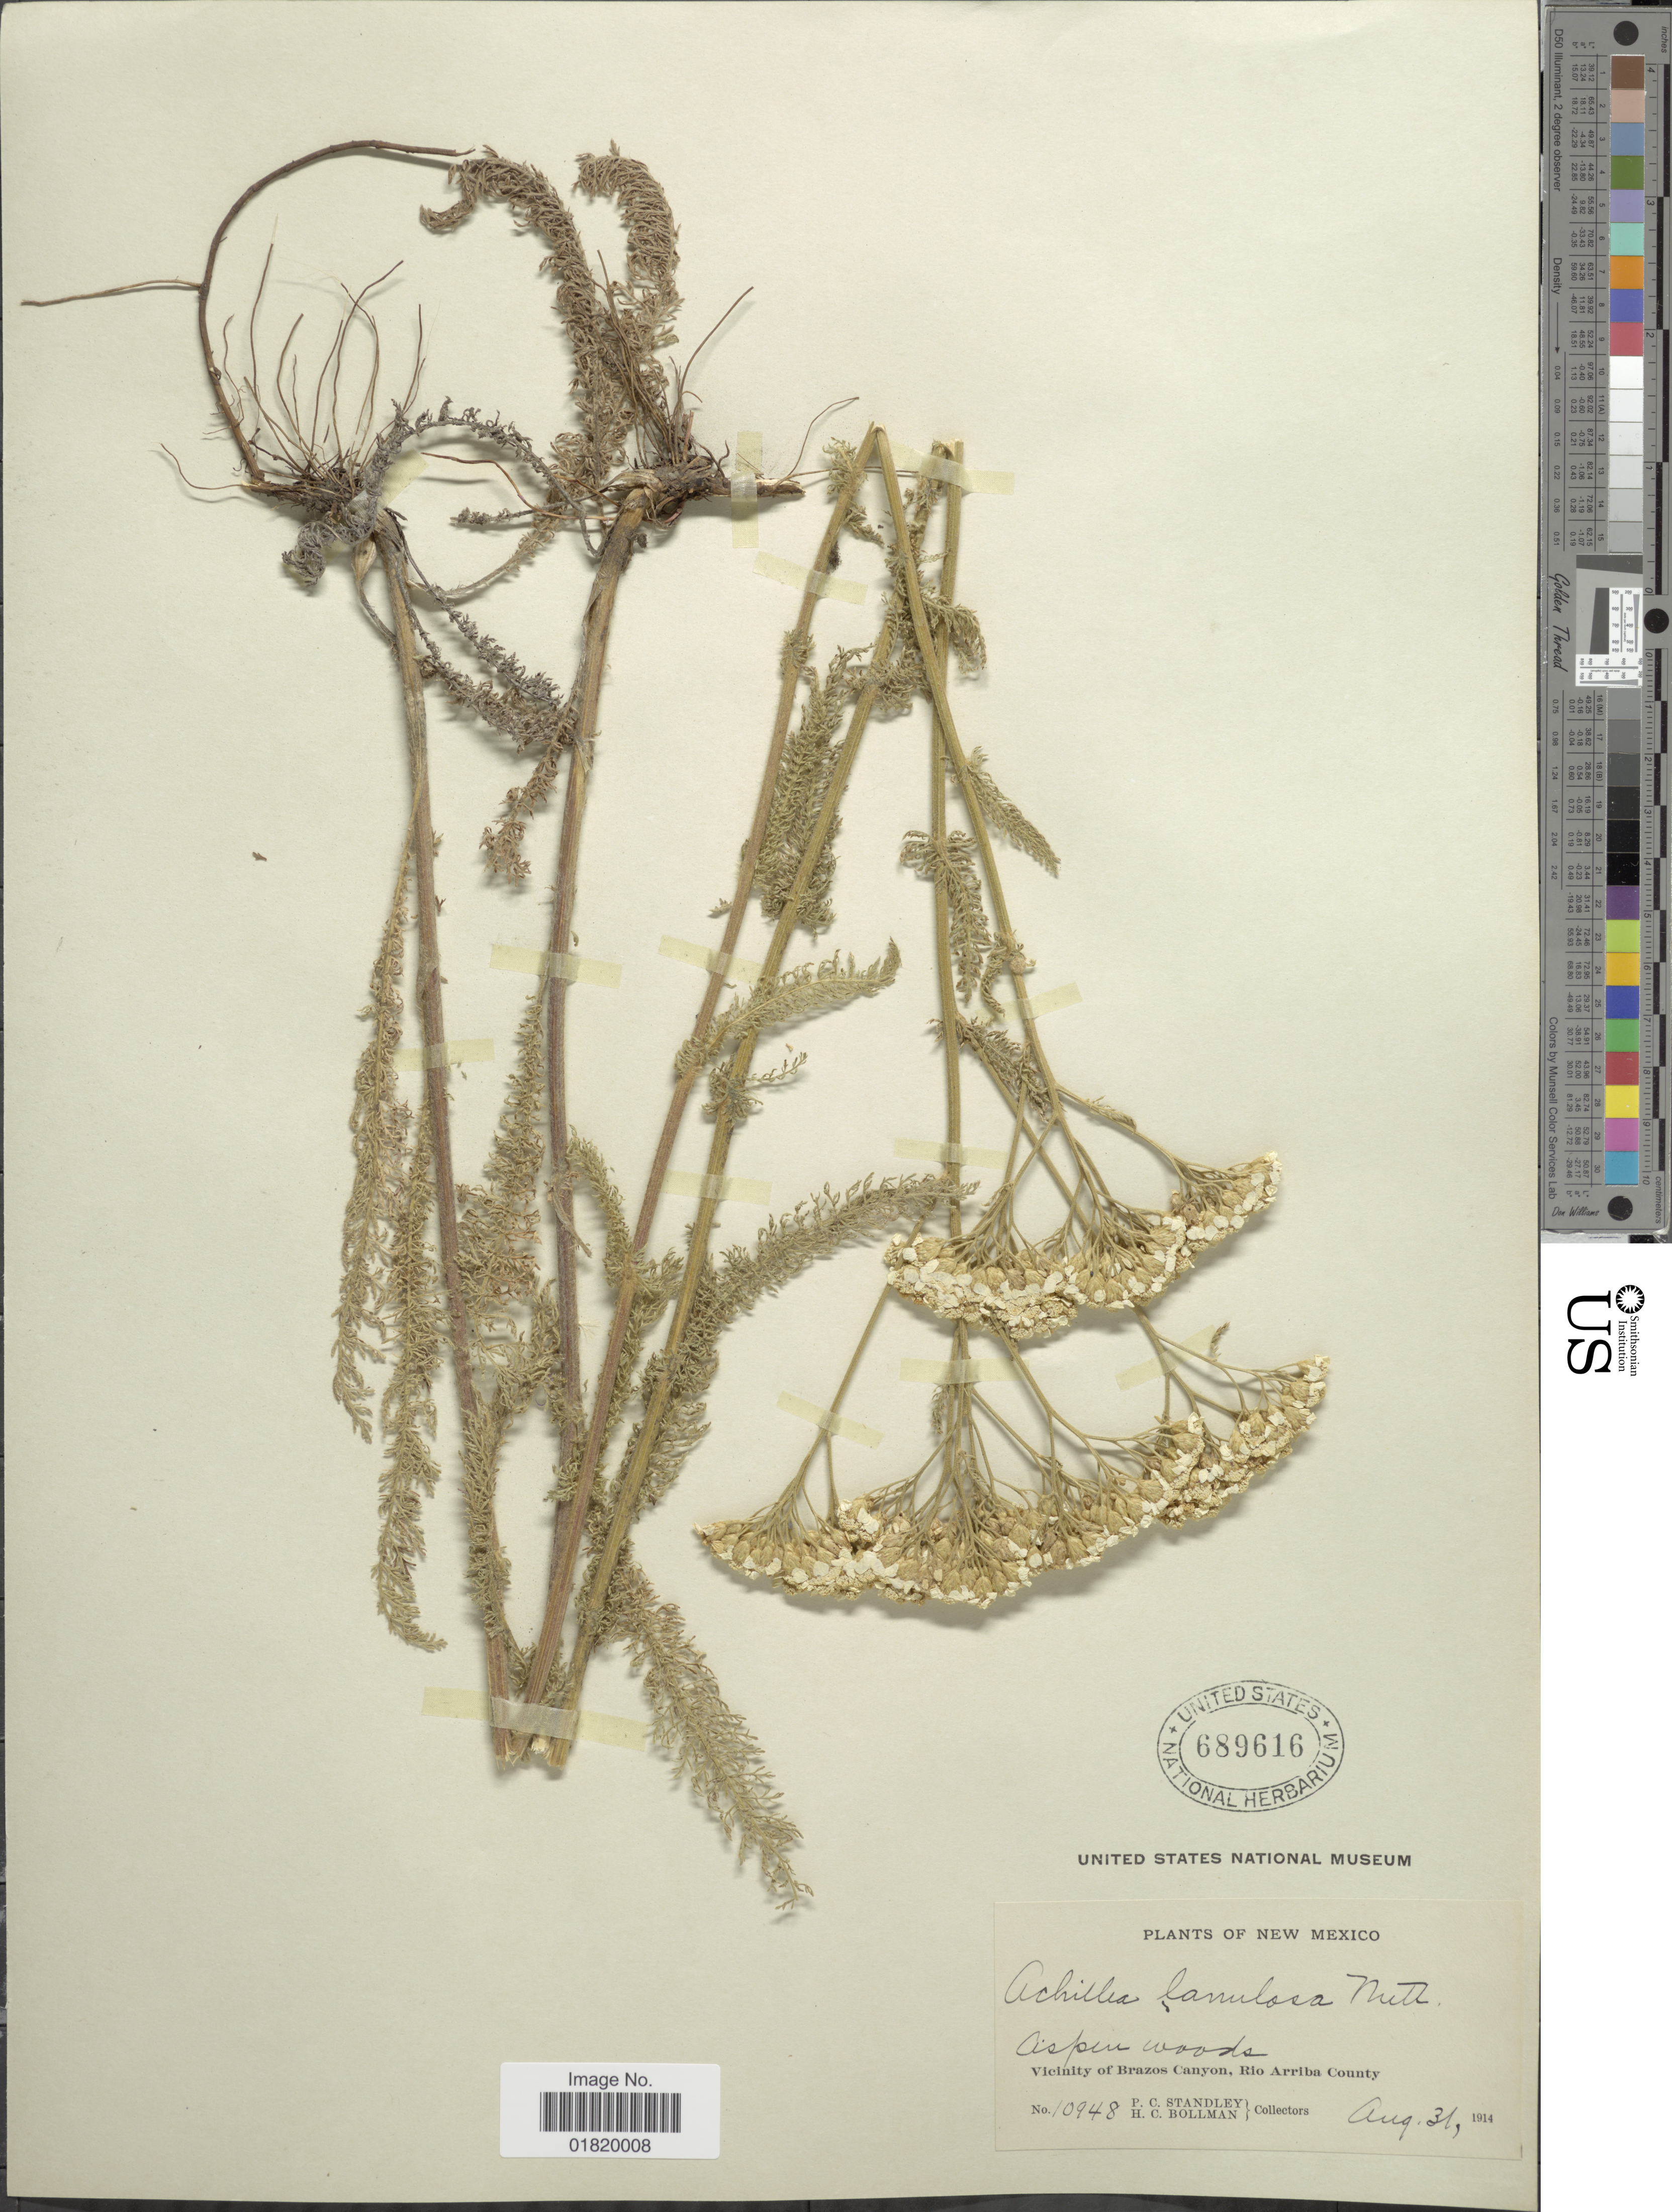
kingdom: Plantae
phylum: Tracheophyta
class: Magnoliopsida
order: Asterales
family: Asteraceae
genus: Achillea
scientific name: Achillea lanulosa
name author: Nutt.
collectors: P. C. Standley & H. C. Bollman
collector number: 10948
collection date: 1914-08-31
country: United States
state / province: New Mexico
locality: Vicinity of Brazos Canyon, Rio Arriba County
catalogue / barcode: US 689616